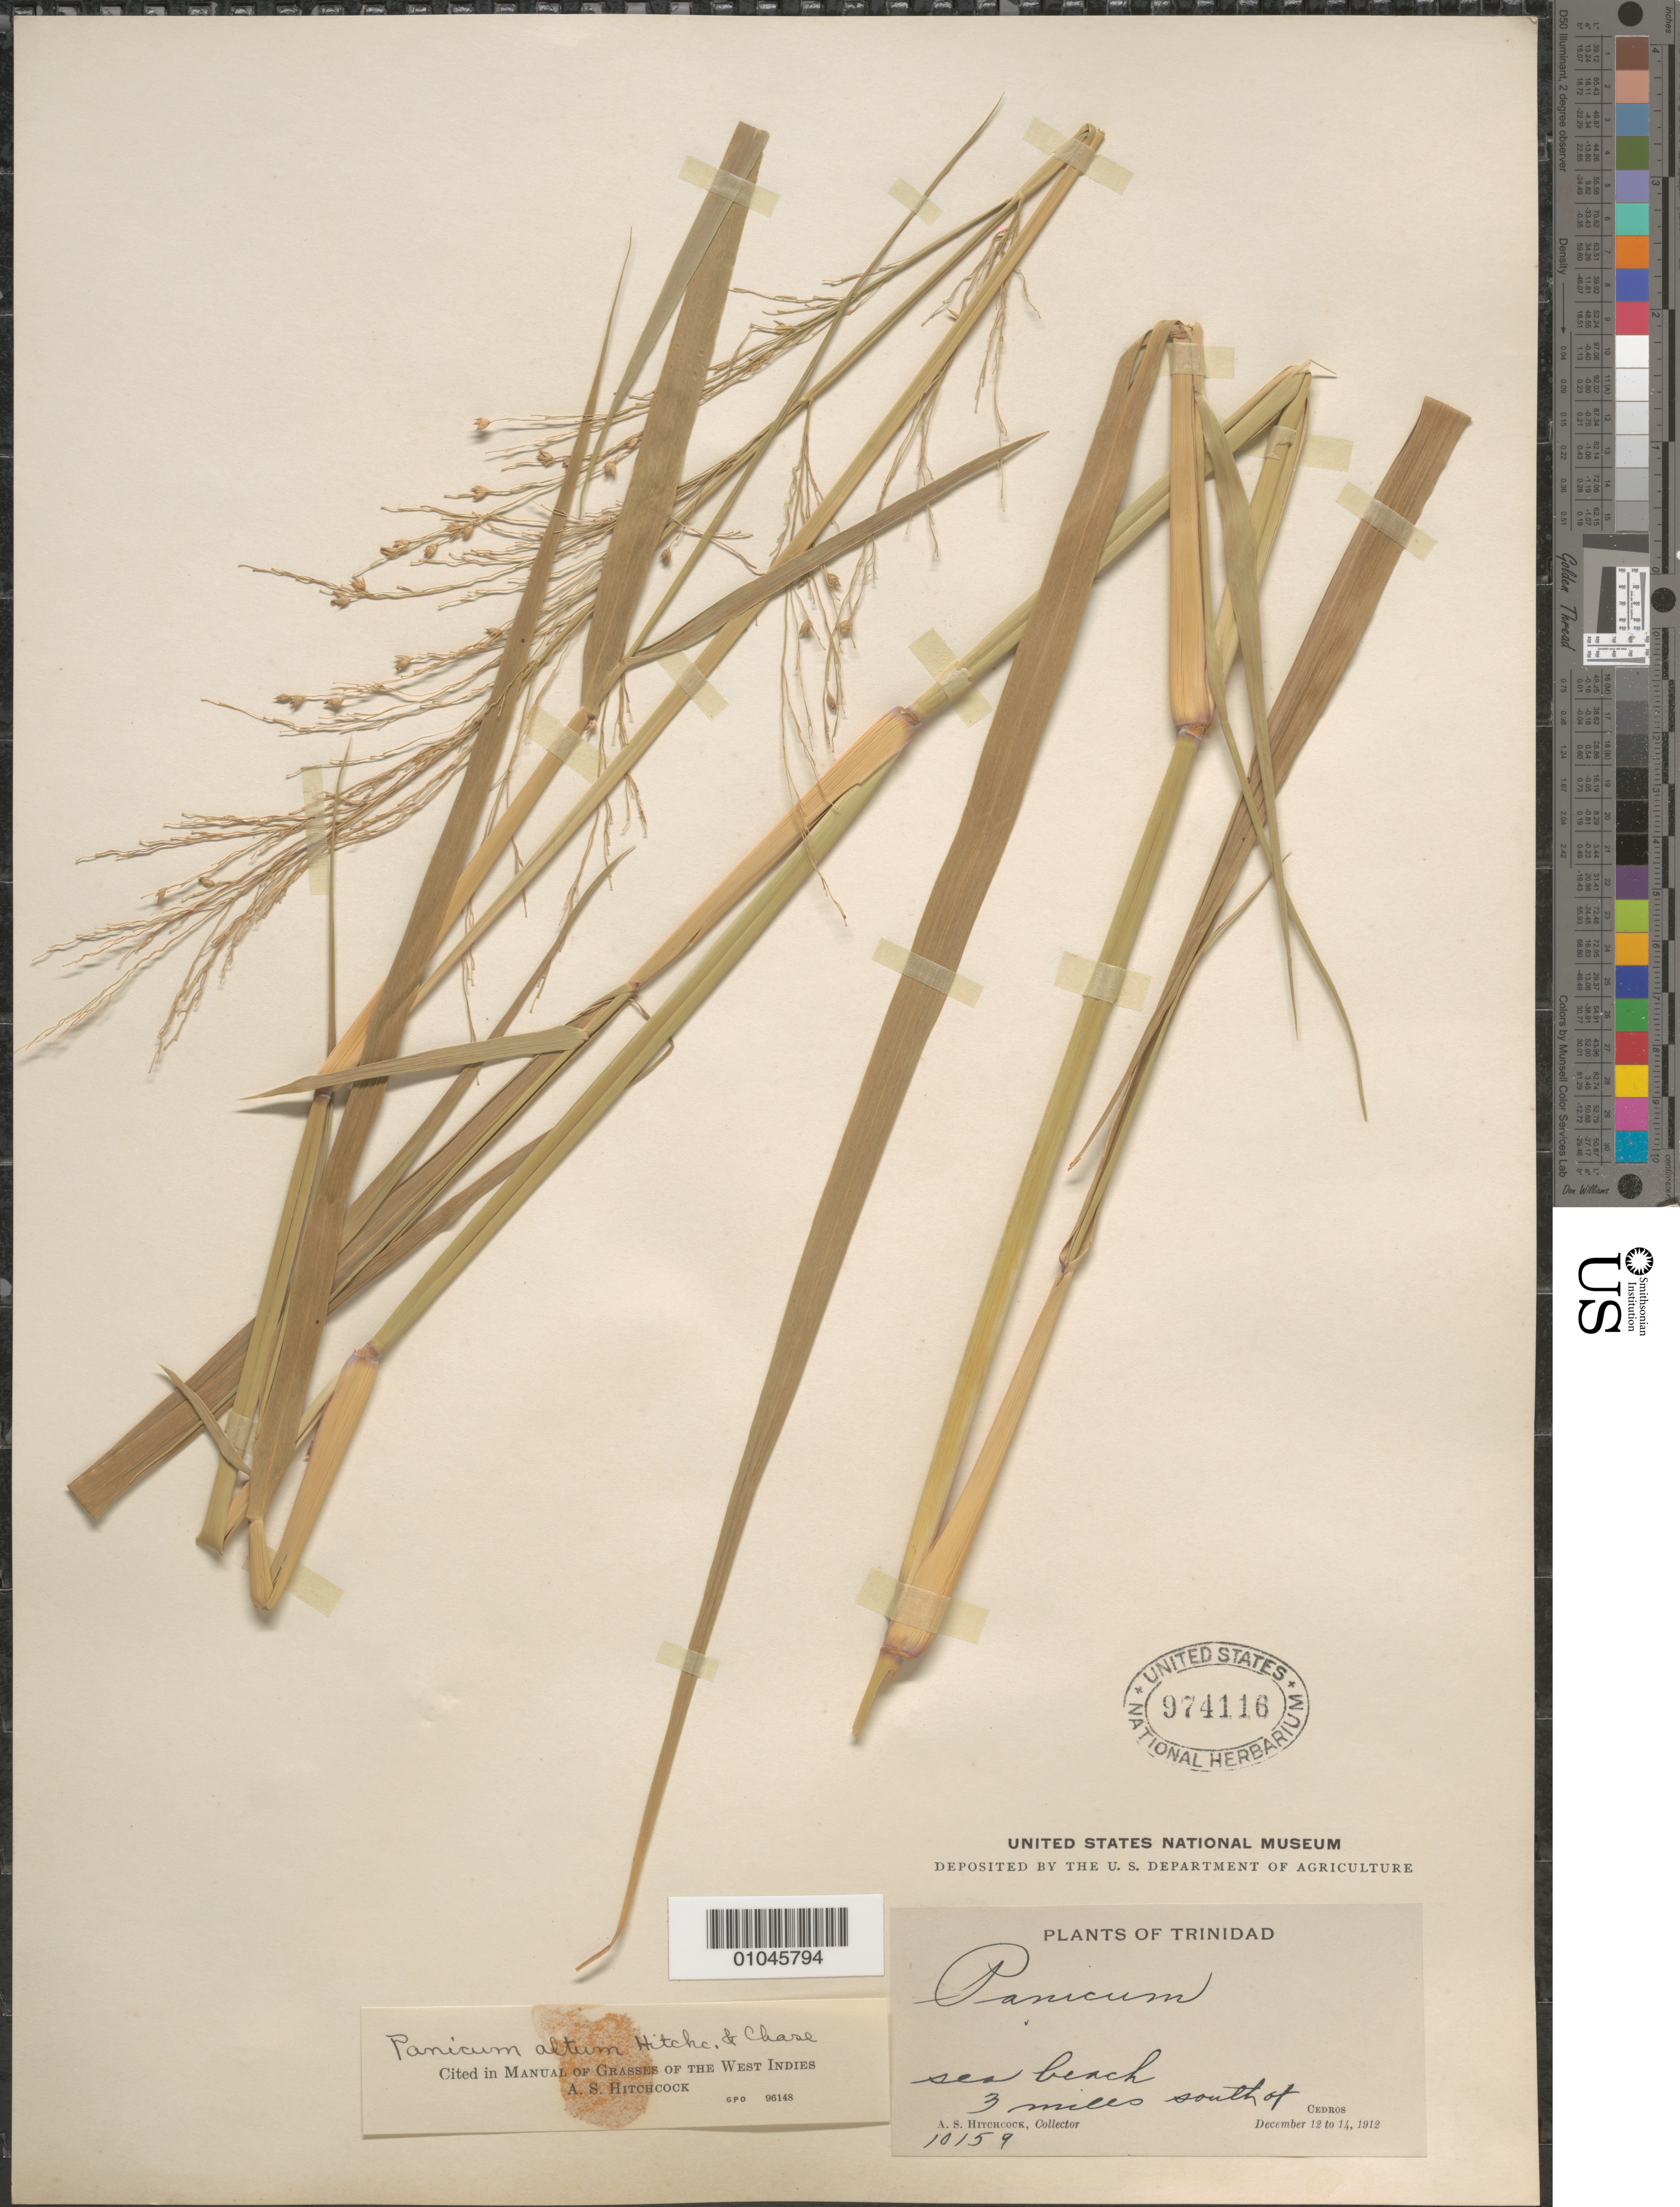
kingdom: Plantae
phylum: Tracheophyta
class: Liliopsida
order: Poales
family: Poaceae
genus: Panicum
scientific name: Panicum albemarlense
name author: Ashe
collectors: A. S. Hitchcock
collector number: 10159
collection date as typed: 12 Dec 1912 to 14 Dec 1912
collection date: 1912-12-12/1912-12-14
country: Trinidad and Tobago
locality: Sea beach 3 miles S of Cedros.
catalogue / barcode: US 974116